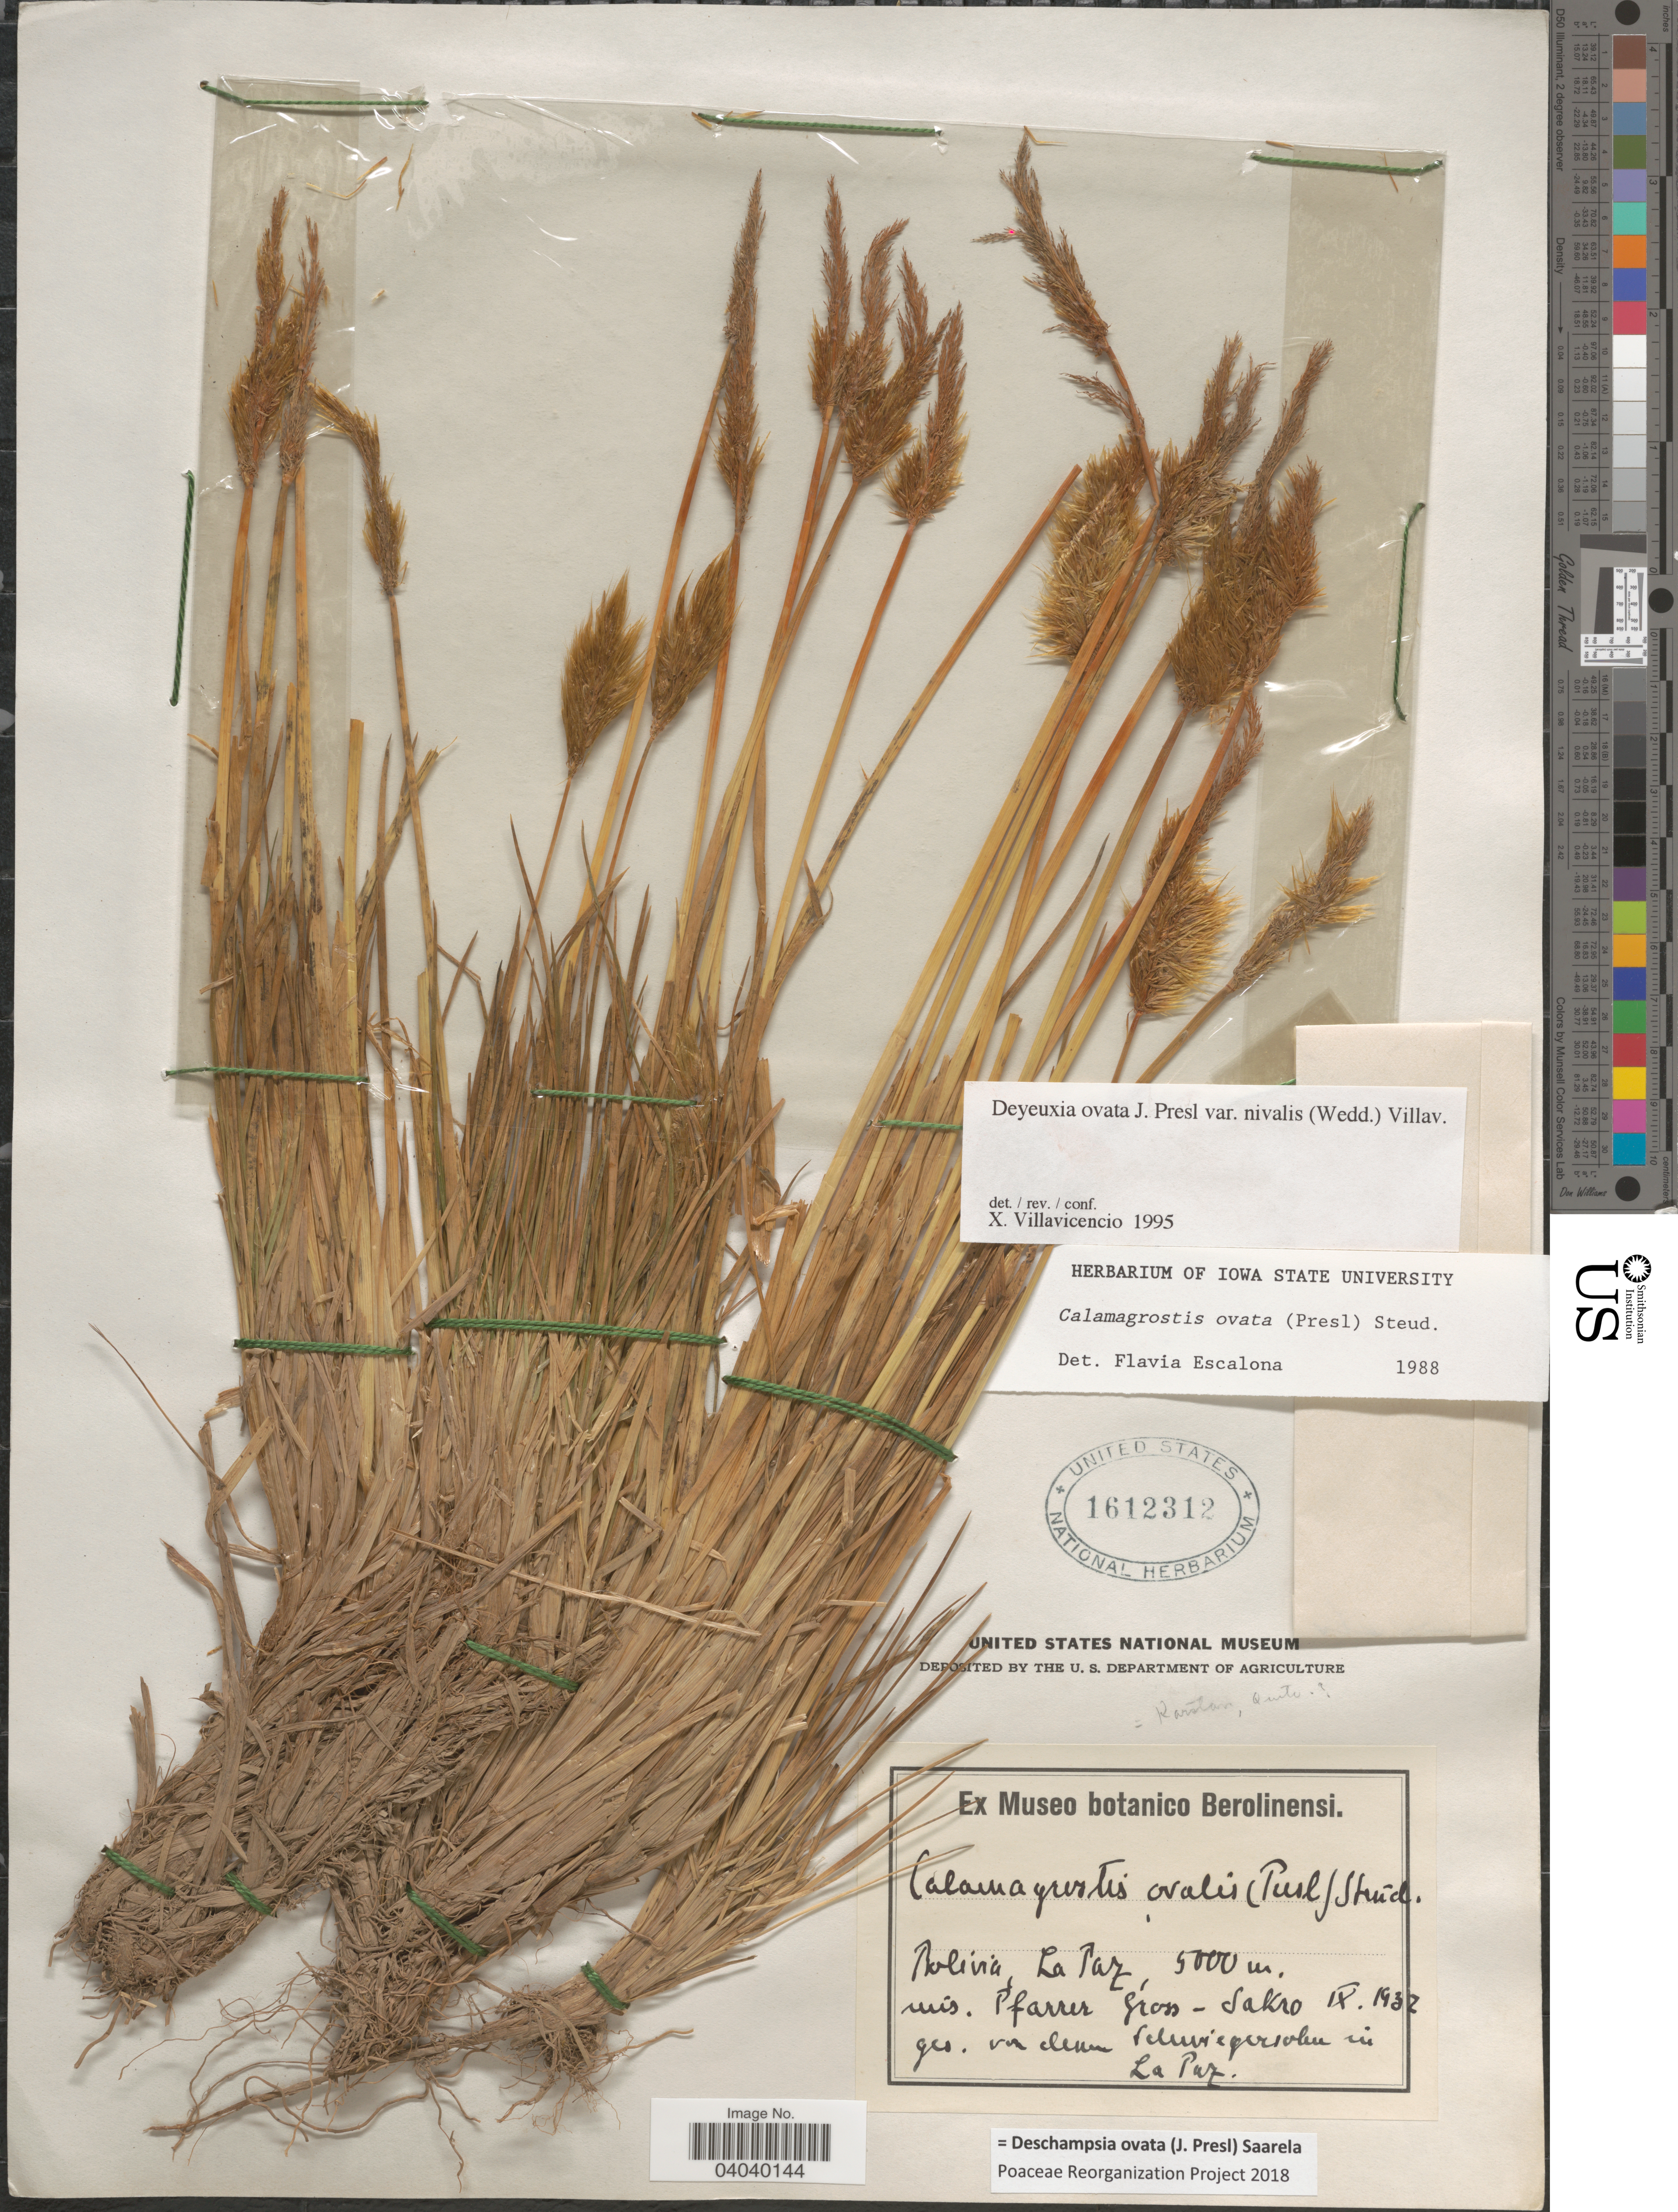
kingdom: Plantae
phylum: Tracheophyta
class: Liliopsida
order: Poales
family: Poaceae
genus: Deschampsia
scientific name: Deschampsia ovata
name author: (J. Presl) Saarela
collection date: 1932-09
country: Bolivia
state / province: La Paz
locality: Pfarrer Gron - Sakro.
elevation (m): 5000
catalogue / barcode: US 1612312